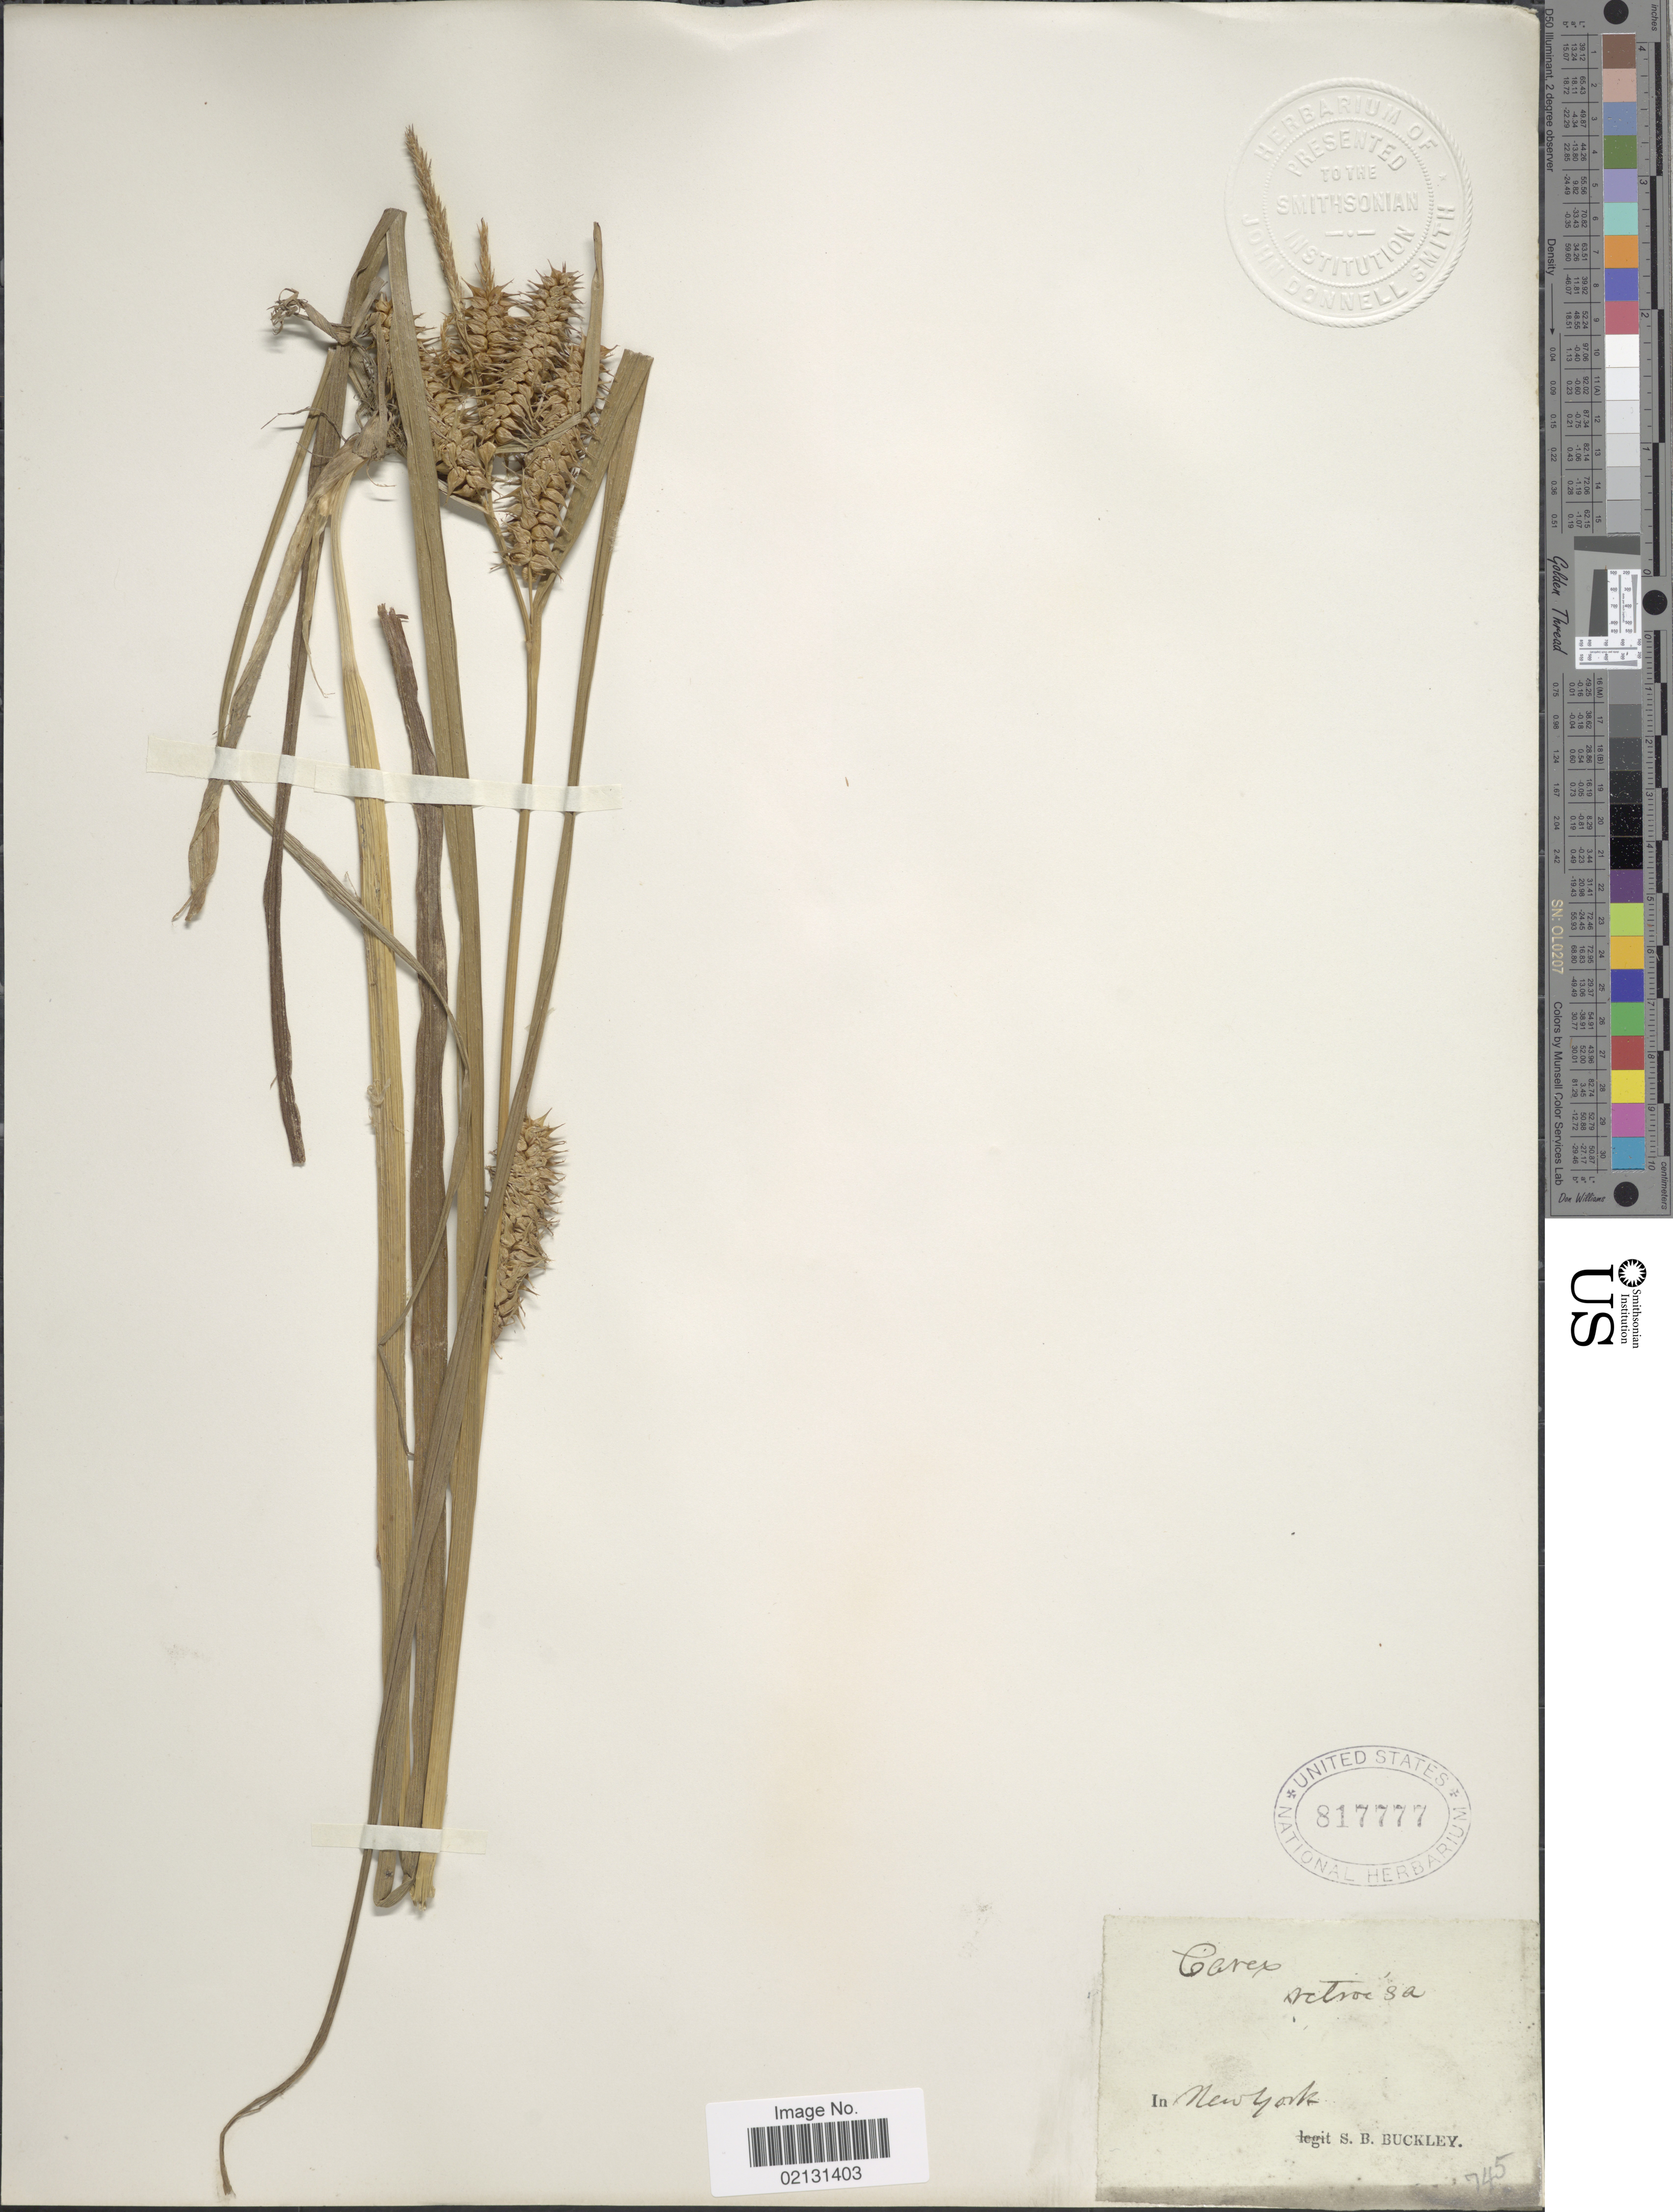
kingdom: Plantae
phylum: Tracheophyta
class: Liliopsida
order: Poales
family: Cyperaceae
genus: Carex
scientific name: Carex retrorsa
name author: Schwein.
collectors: S. B. Buckley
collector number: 745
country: United States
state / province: New York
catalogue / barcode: US 817777